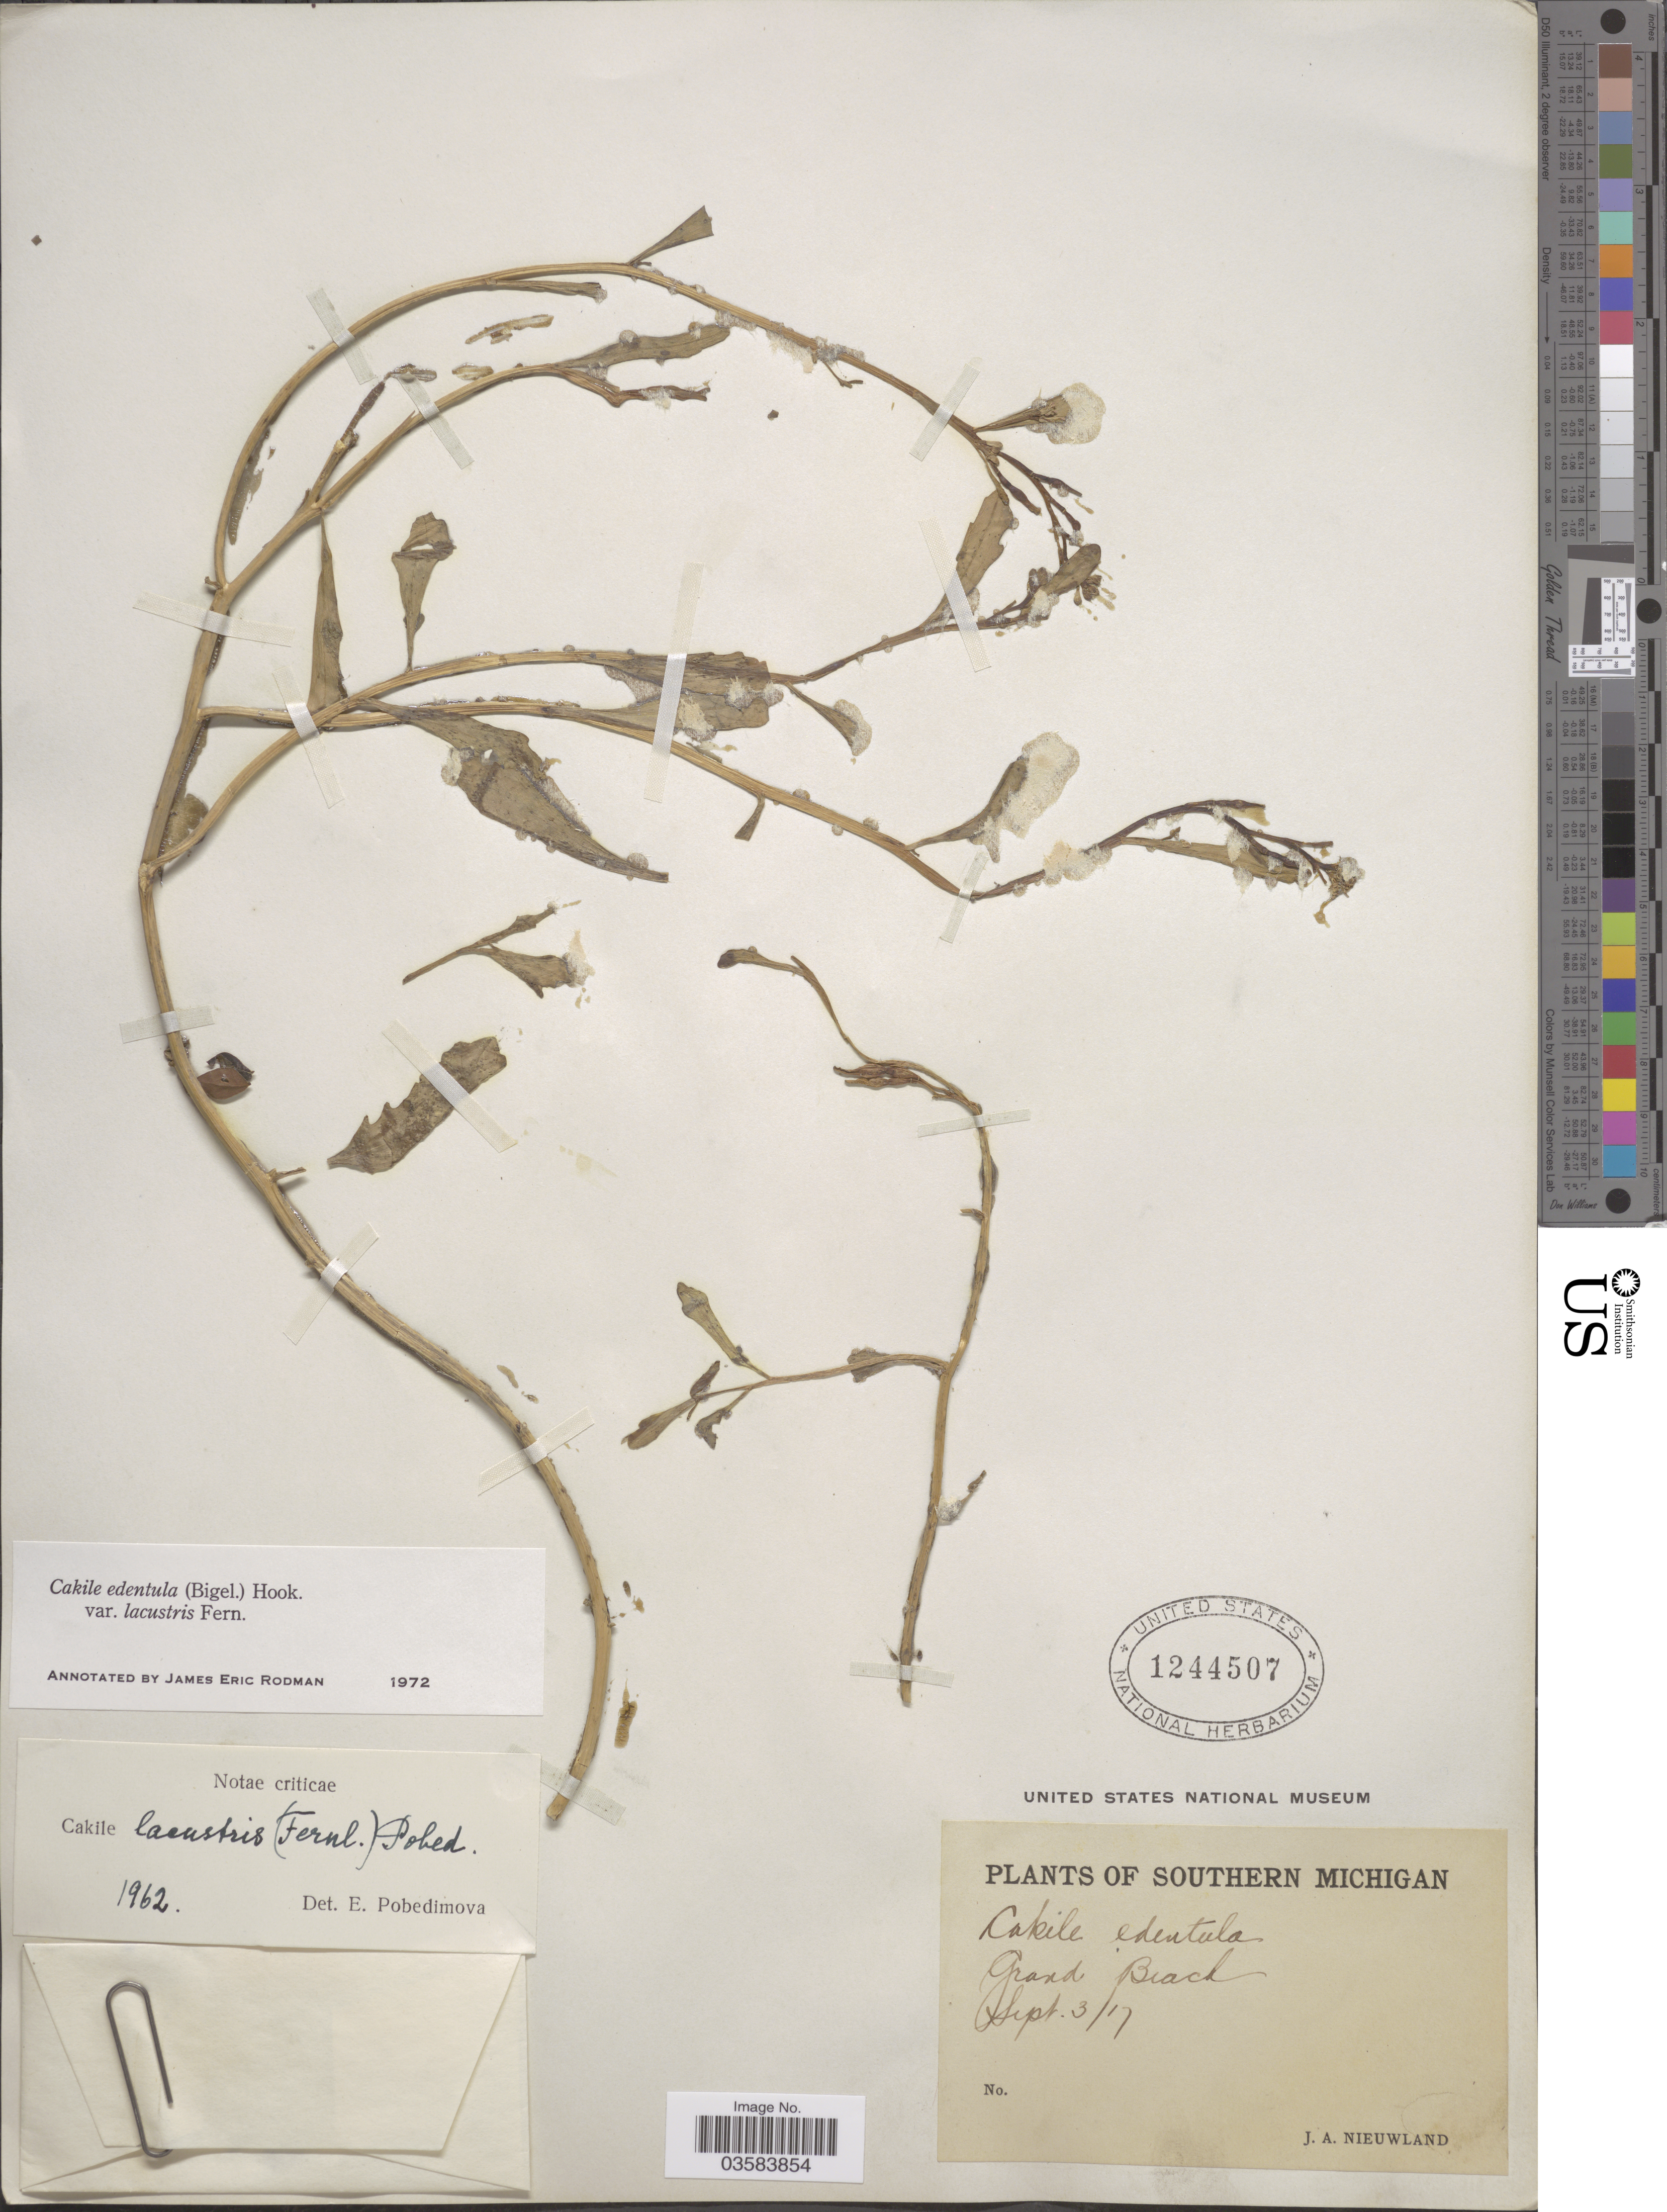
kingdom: Plantae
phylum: Tracheophyta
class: Magnoliopsida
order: Brassicales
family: Brassicaceae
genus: Cakile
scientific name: Cakile edentula var. lacustris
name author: Fernald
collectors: J. A. Nieuwland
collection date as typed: Transcribed d/m/y: 3/9/17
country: United States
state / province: Michigan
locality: Southern Michigan. Grand Beach.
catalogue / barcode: US 1244507